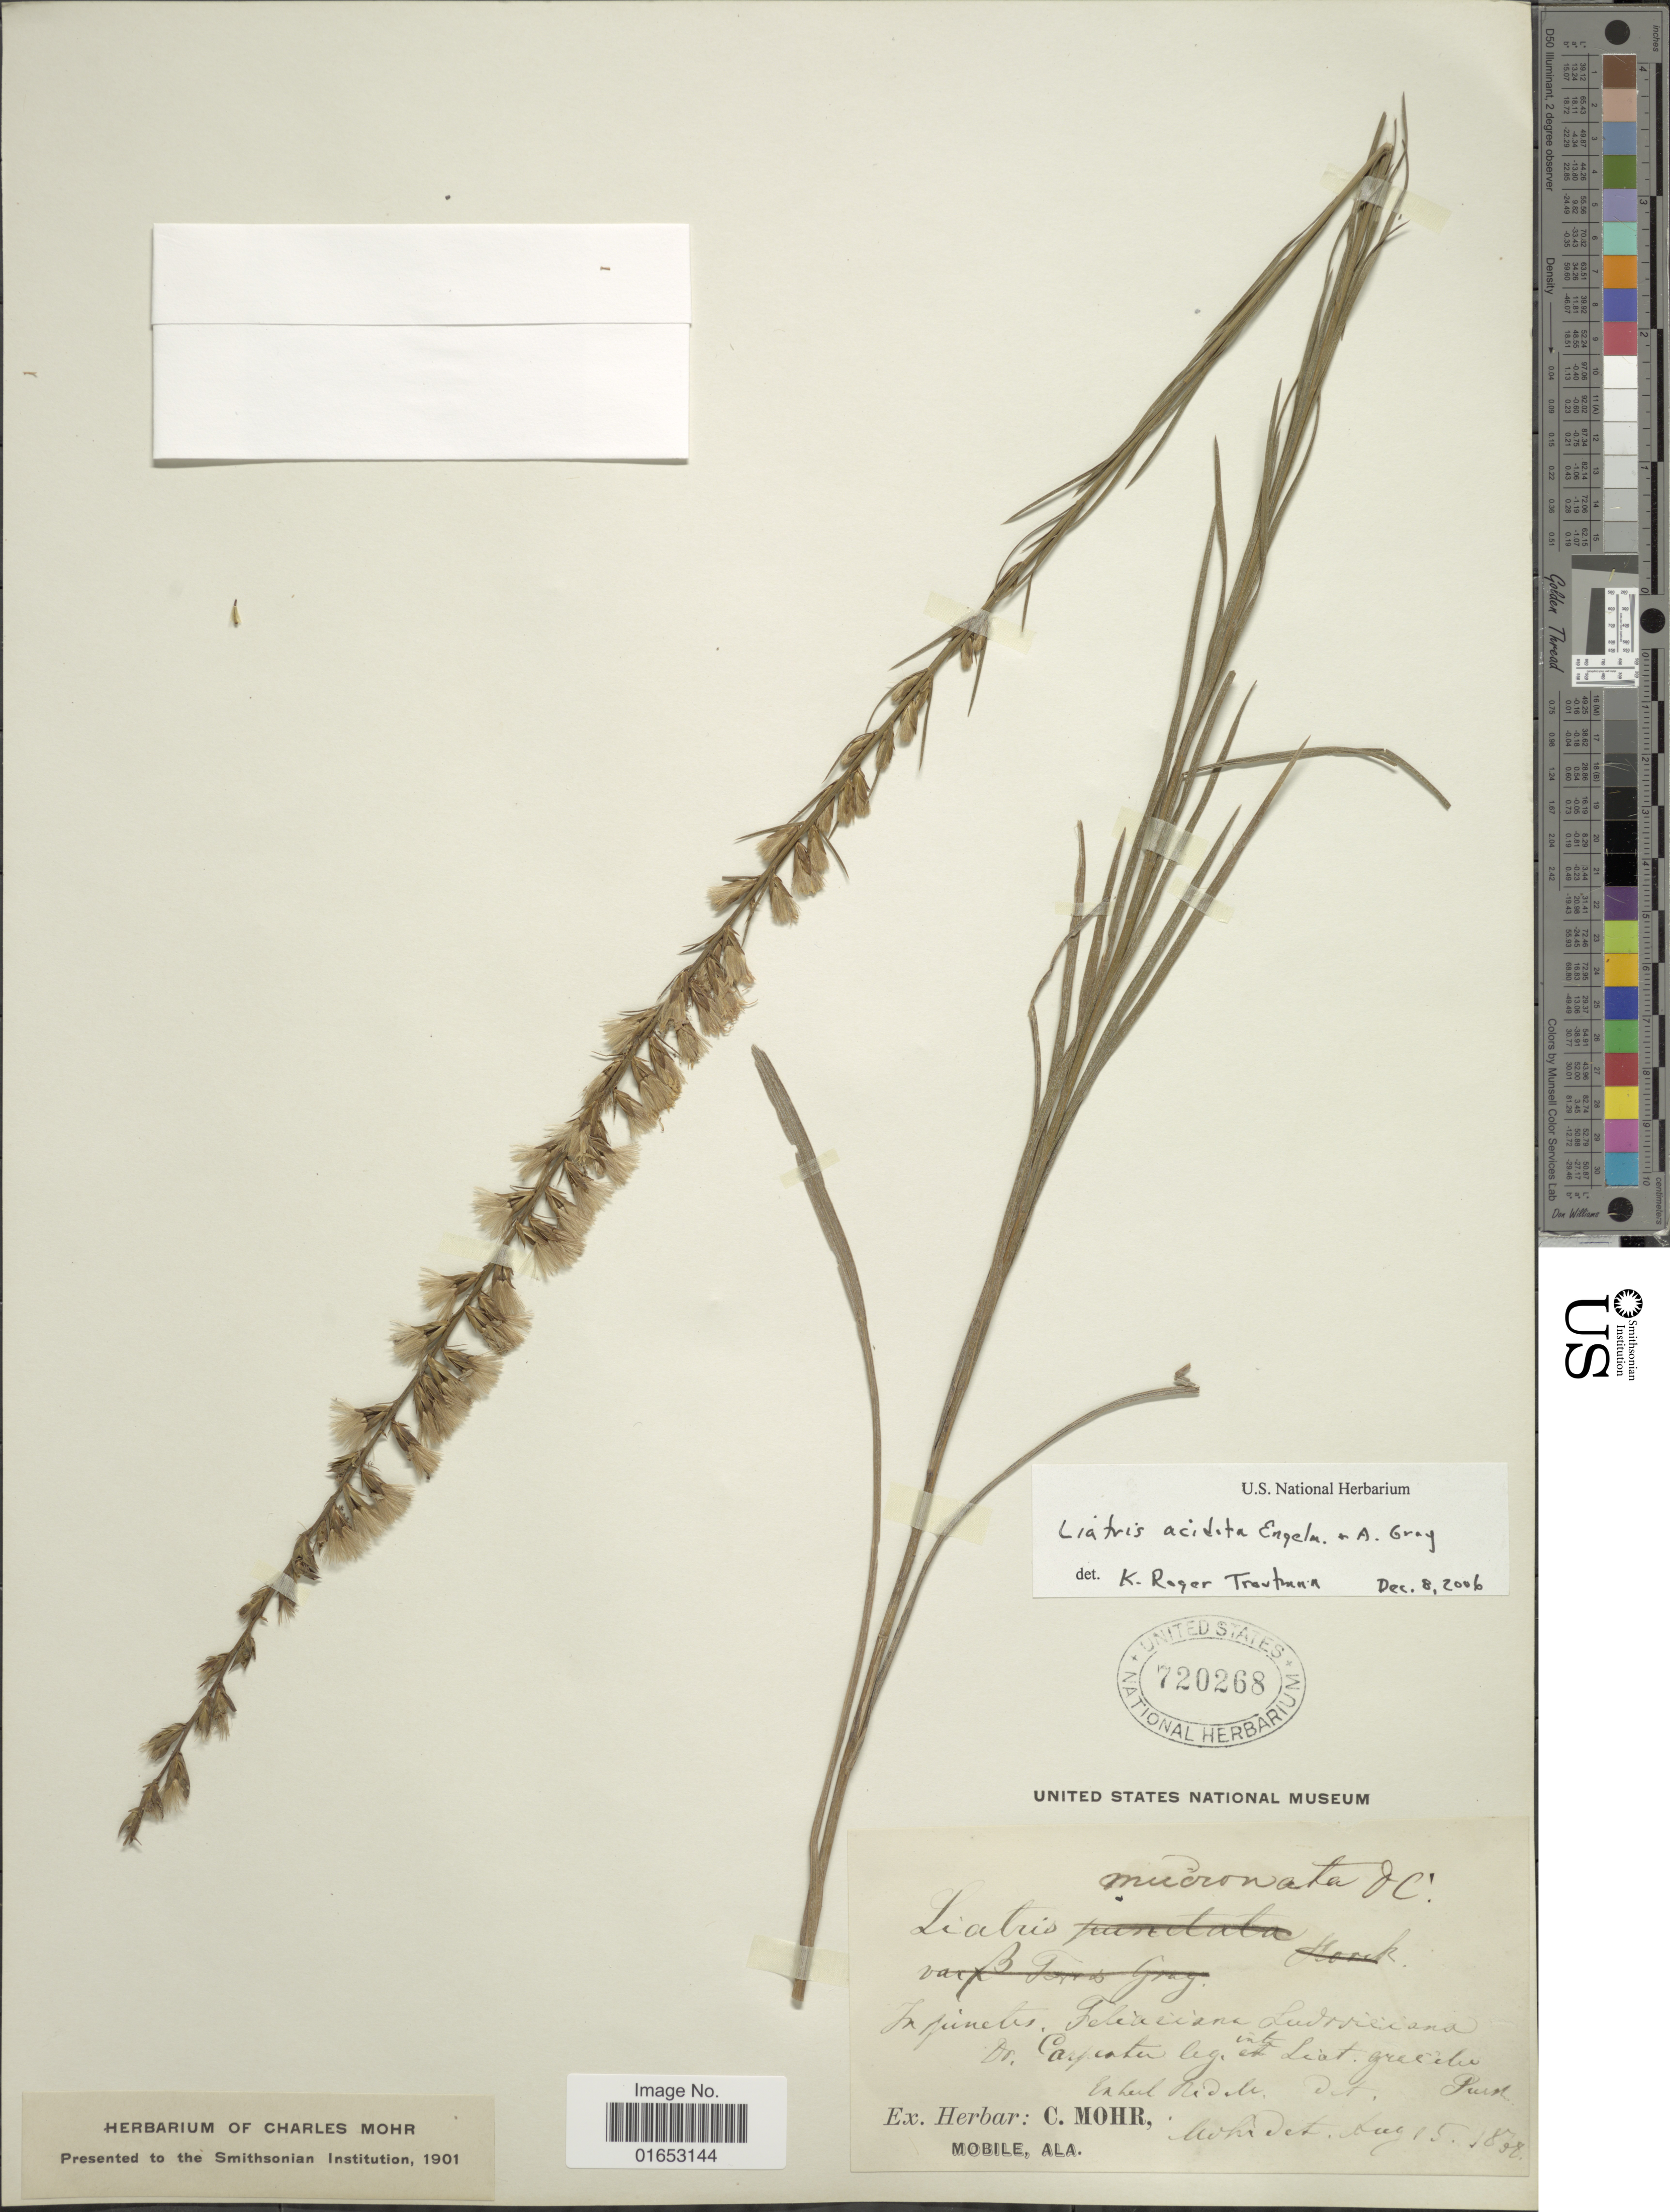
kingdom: Plantae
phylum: Tracheophyta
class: Magnoliopsida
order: Asterales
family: Asteraceae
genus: Liatris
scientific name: Liatris acidota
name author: Engelm. & A. Gray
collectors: -. Carpenter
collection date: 1898-08-15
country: United States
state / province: Louisiana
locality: Feliaciana, Ludviciana.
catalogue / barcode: US 720268